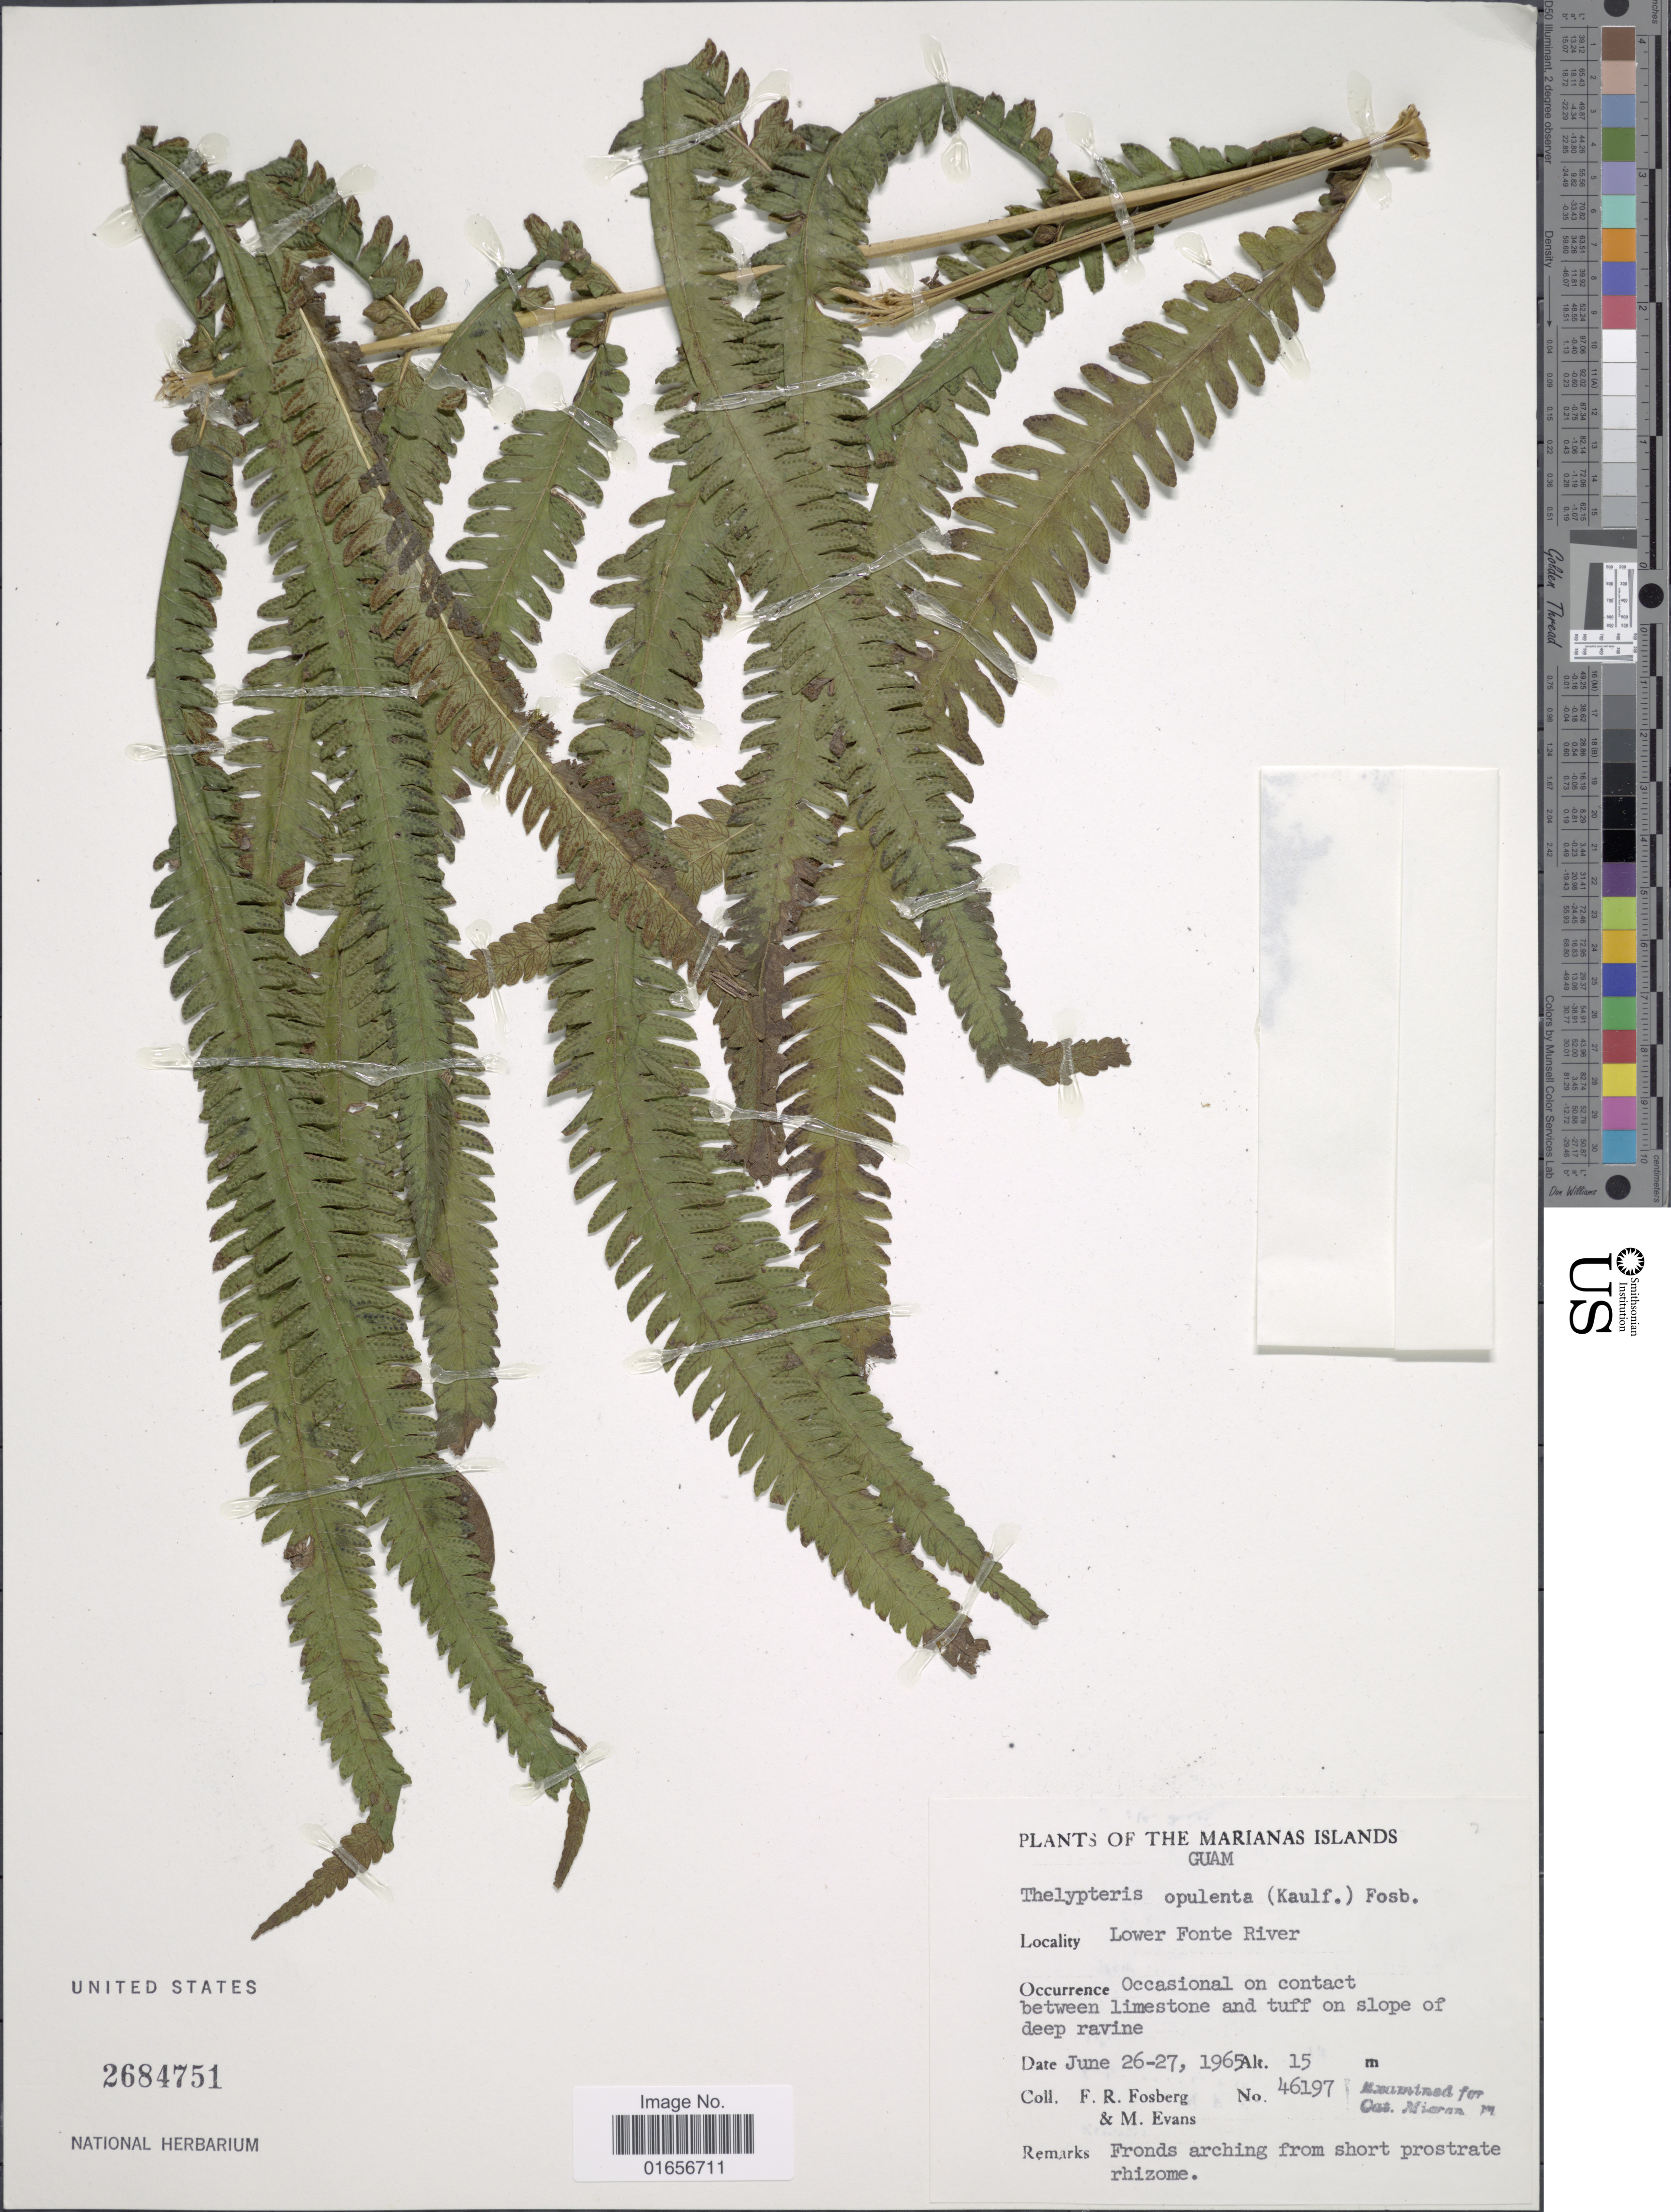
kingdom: Plantae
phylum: Tracheophyta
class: Polypodiopsida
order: Polypodiales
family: Thelypteridaceae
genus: Amphineuron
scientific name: Amphineuron opulentum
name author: (Kaulf.) Holttum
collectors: F. R. Fosberg & M. Evans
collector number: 46197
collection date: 1965-06-26/1965-06-27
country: Northern Mariana Islands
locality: The Marianas Islands, Guam, Lower Fonte River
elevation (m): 15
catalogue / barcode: US 2684751